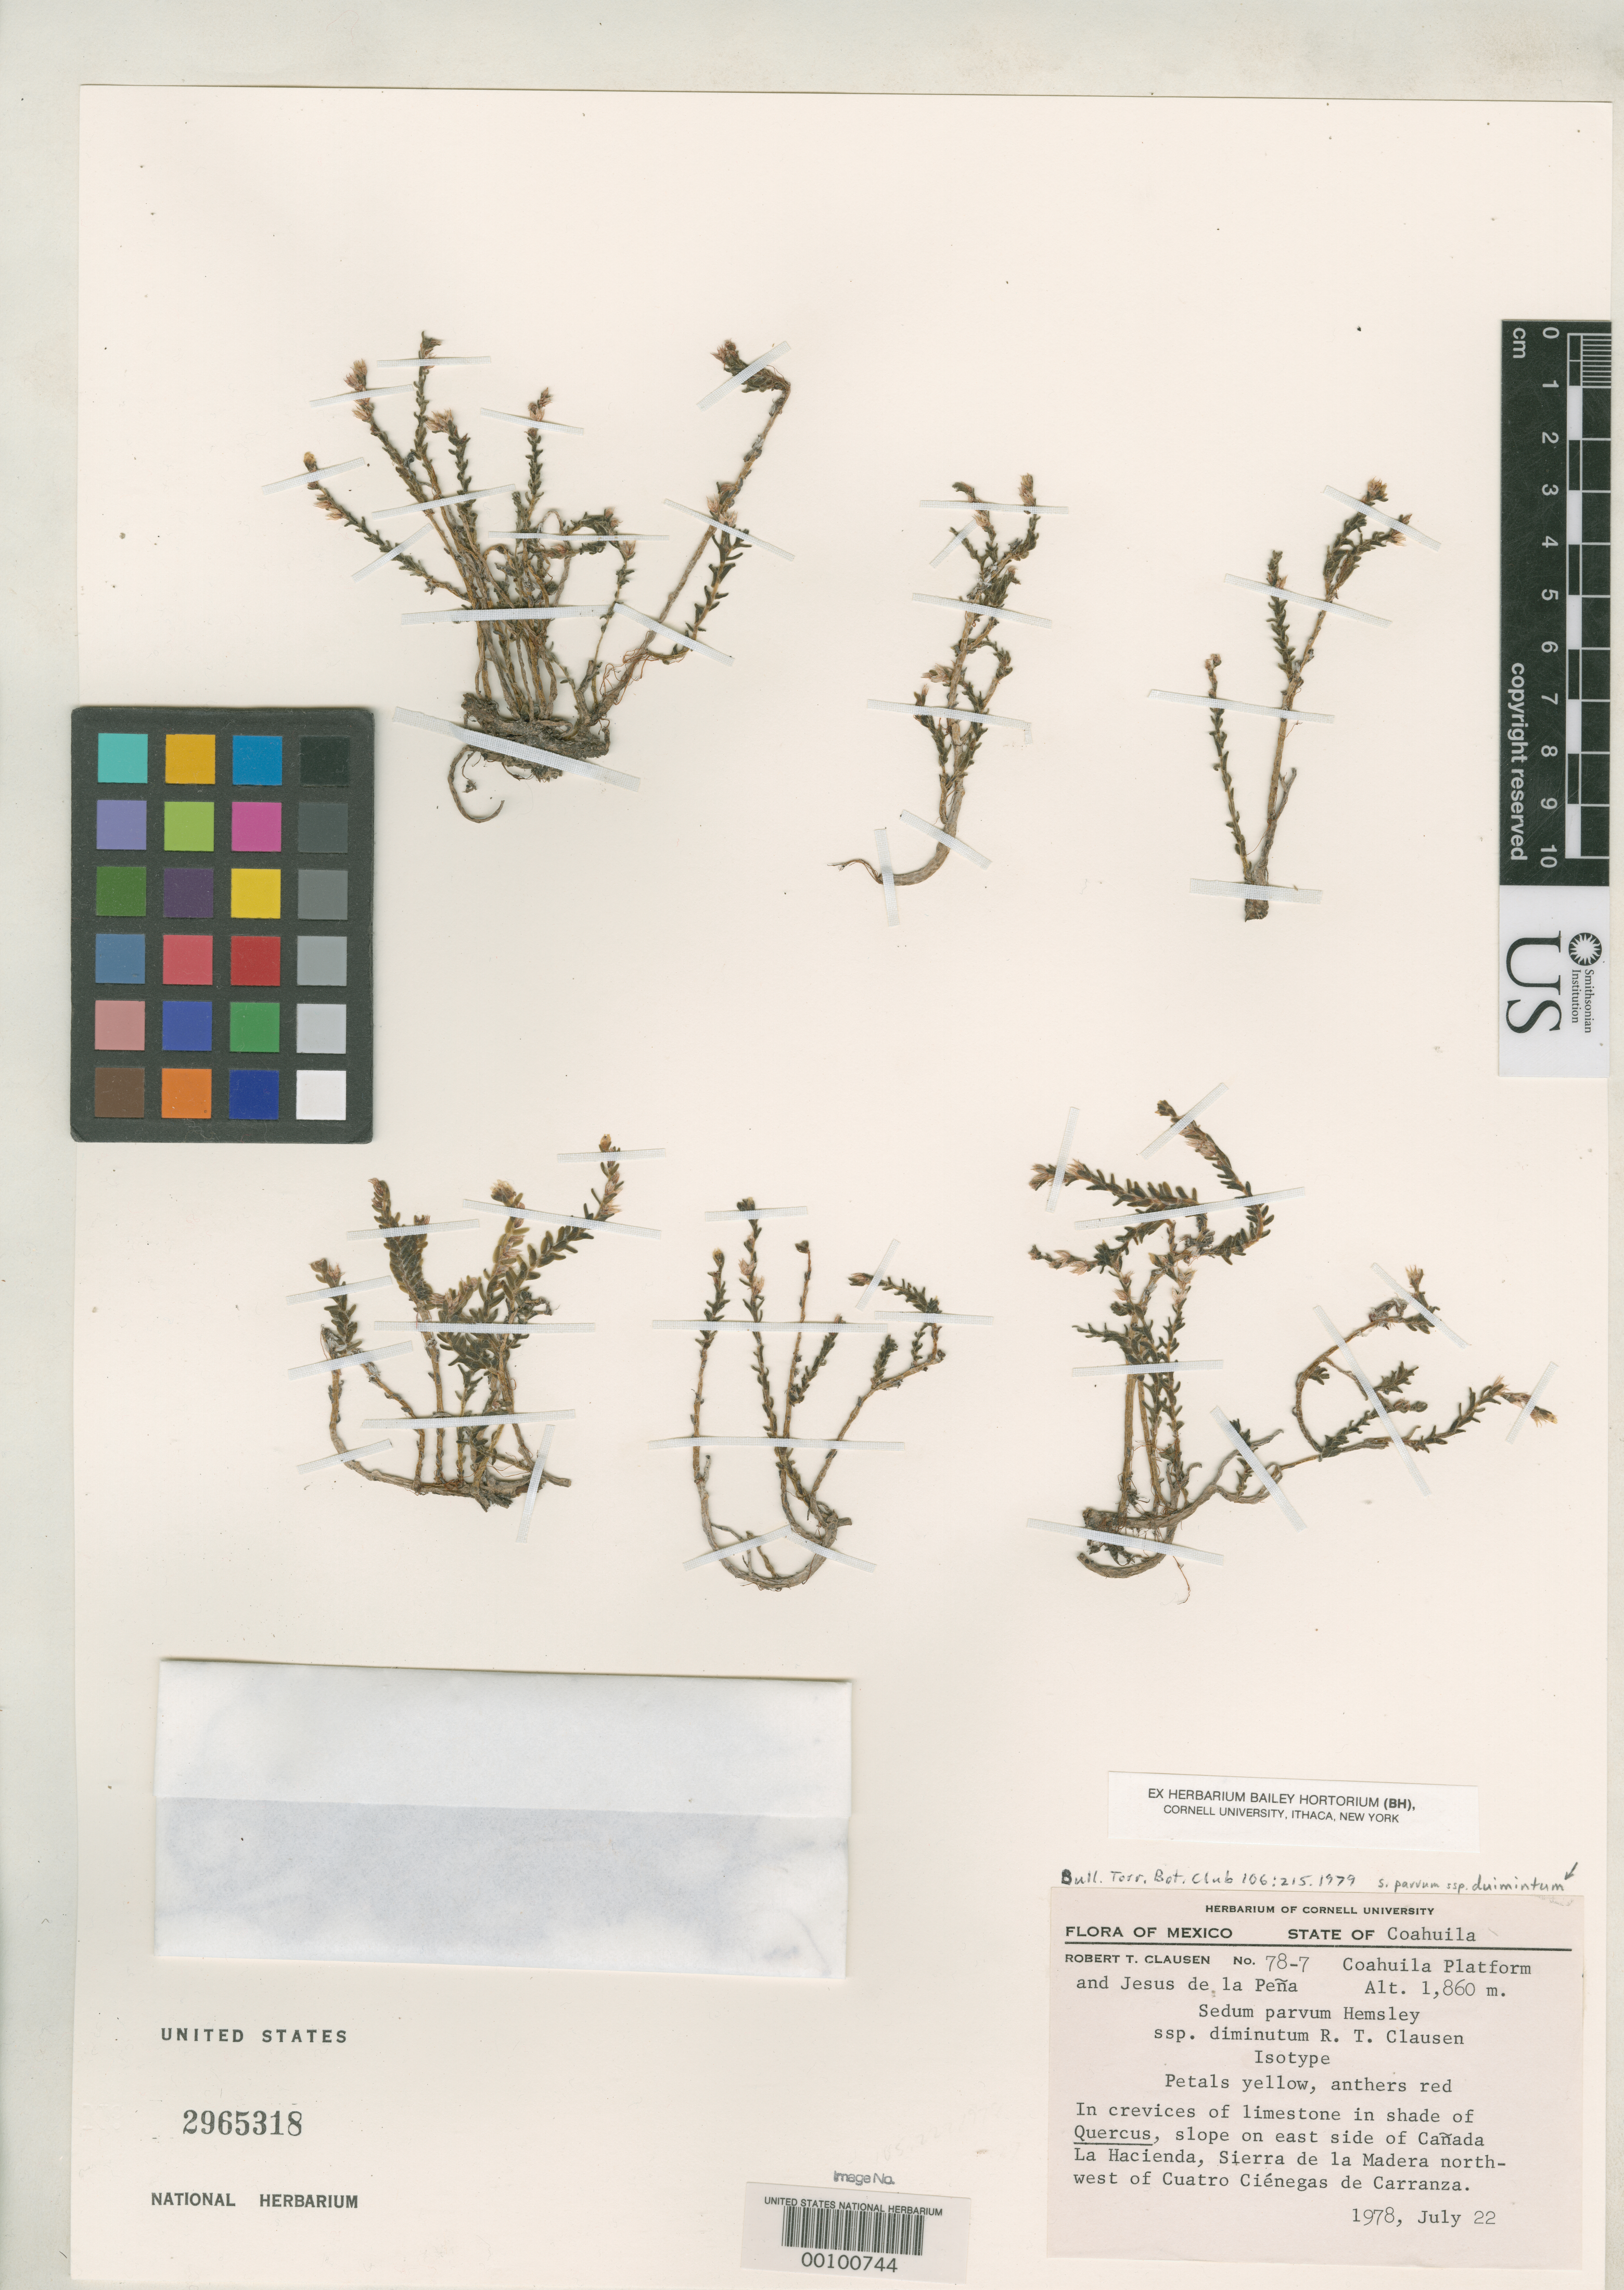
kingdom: Plantae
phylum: Tracheophyta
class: Magnoliopsida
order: Saxifragales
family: Crassulaceae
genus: Sedum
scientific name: Sedum parvum subsp. duimintum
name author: R.T. Clausen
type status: Isotype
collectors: R. T. Clausen & J. de Pena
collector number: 78-7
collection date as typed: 22 Jul 1978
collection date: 1978-07-22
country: Mexico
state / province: Coahuila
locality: Sierra Madera, Canada La Hacienda.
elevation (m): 1860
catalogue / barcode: US 2965318